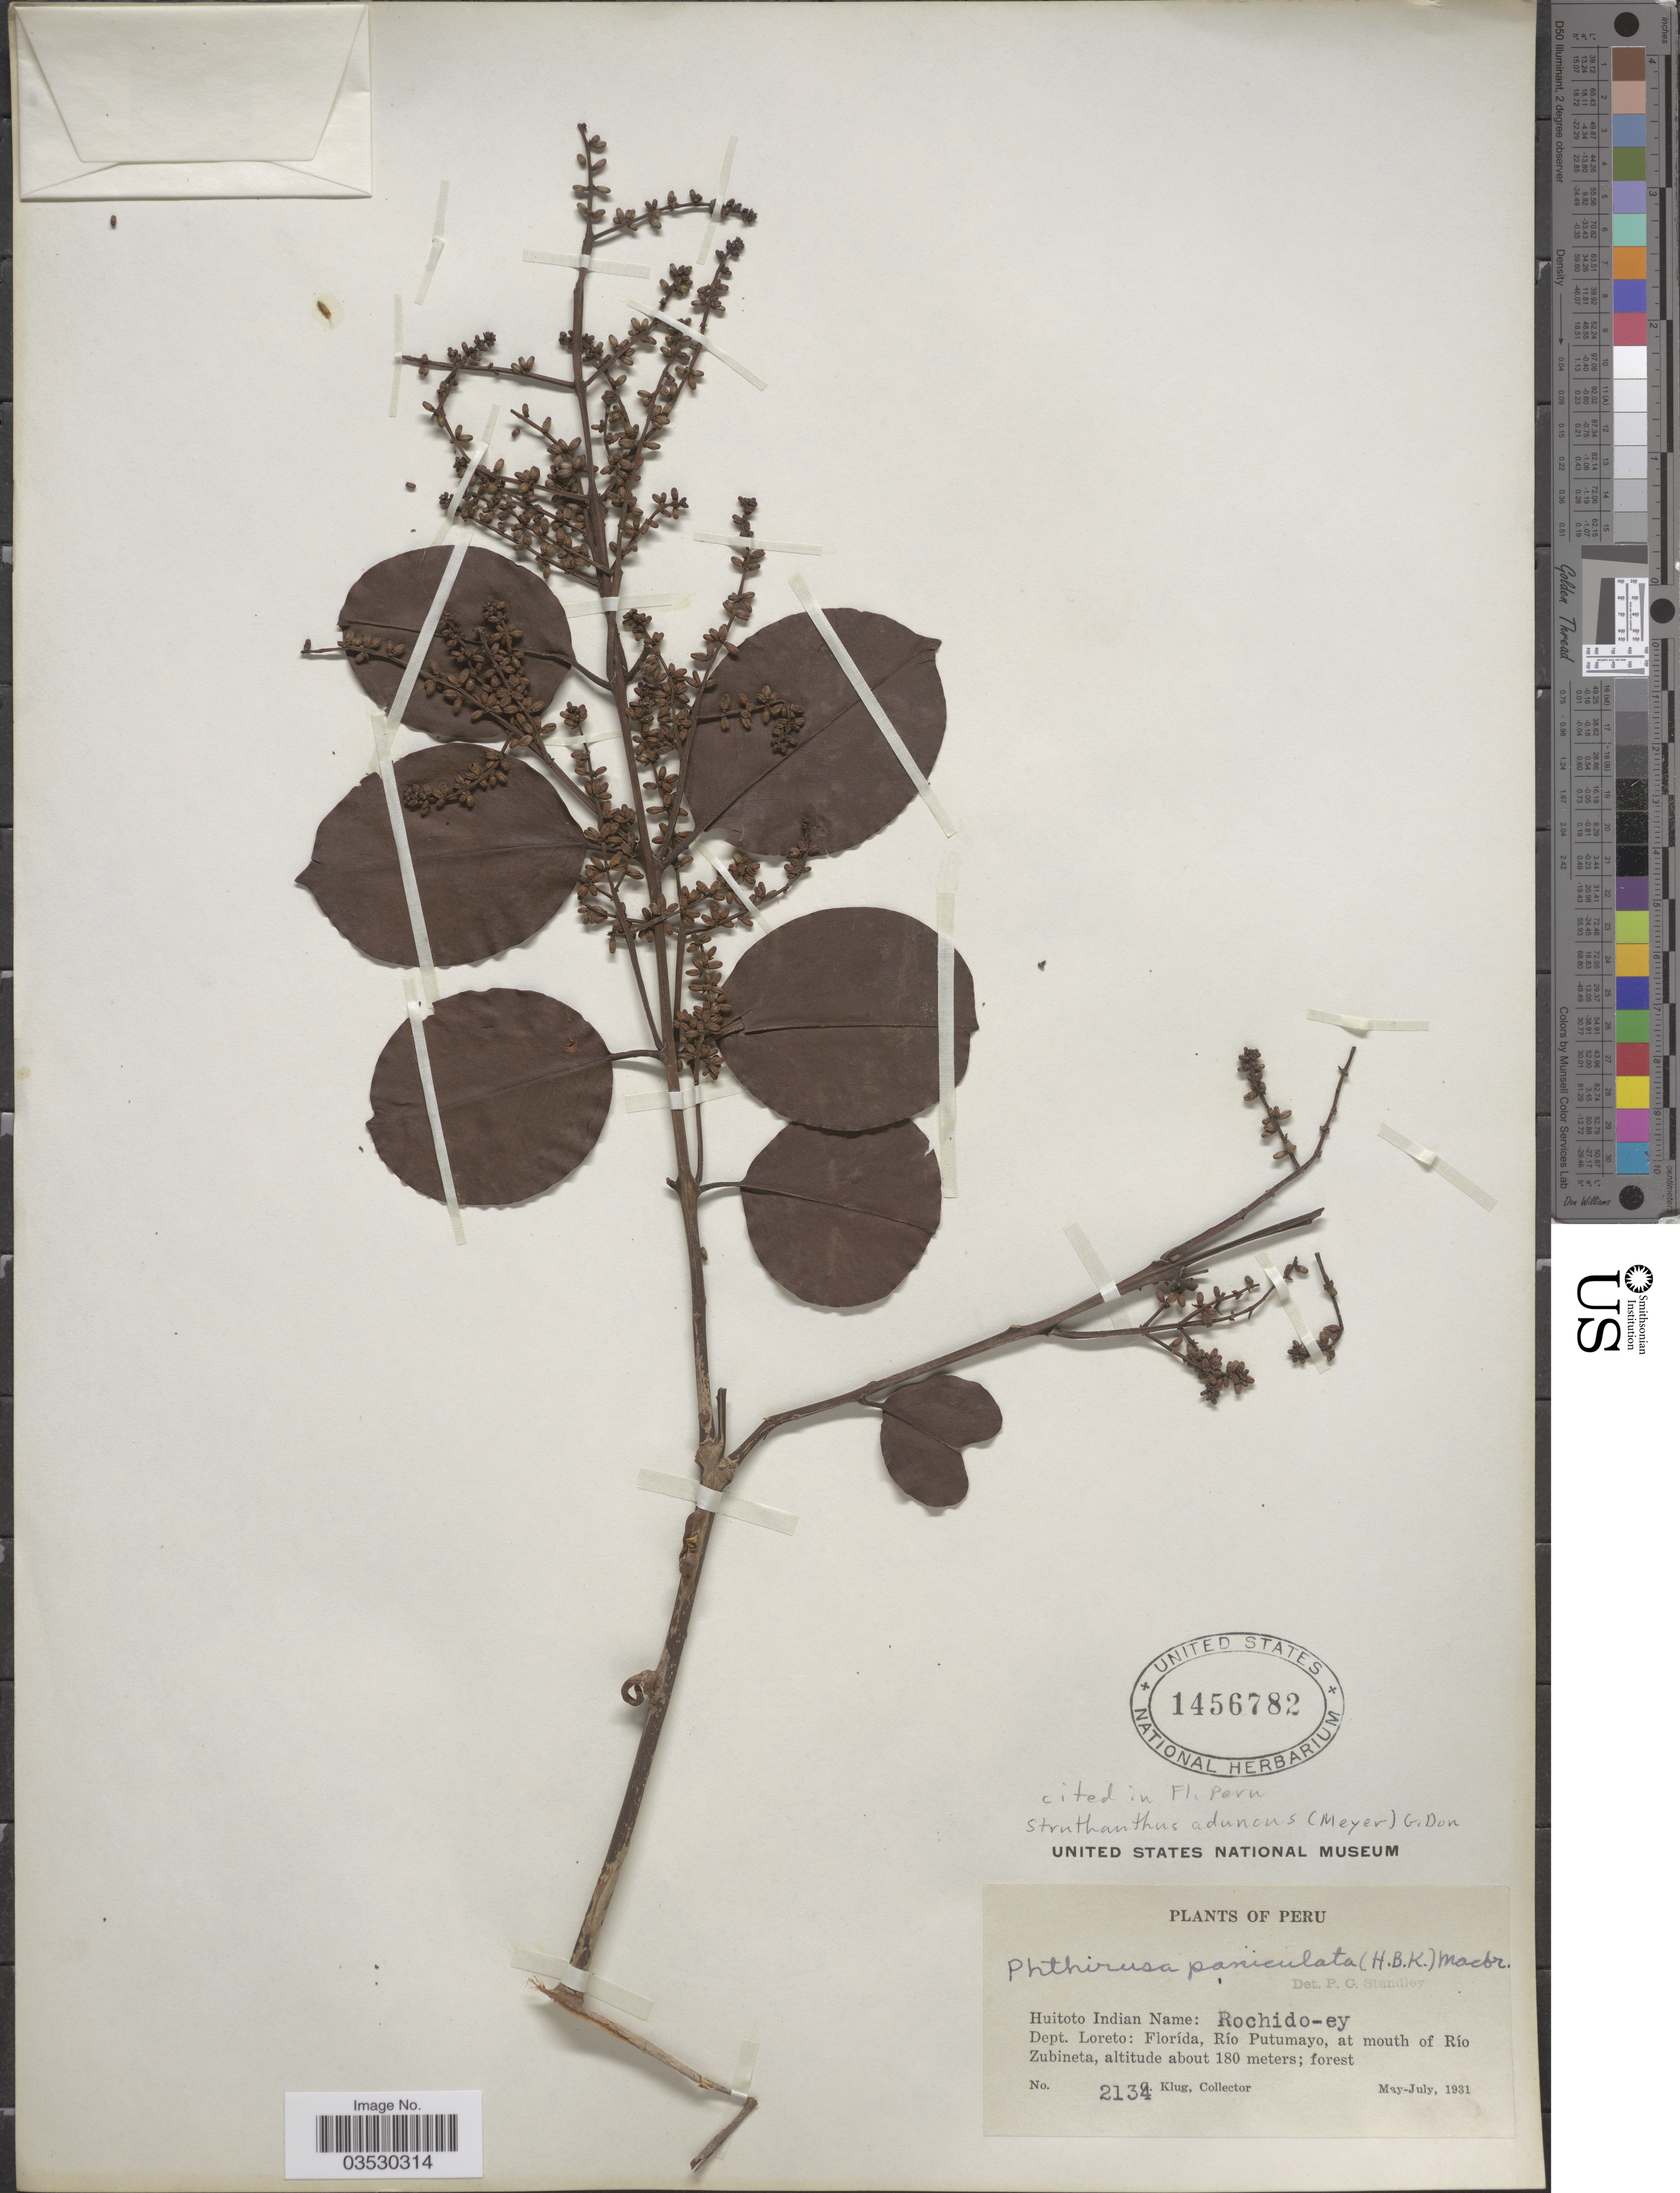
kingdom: Plantae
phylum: Tracheophyta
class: Magnoliopsida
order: Santalales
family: Loranthaceae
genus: Struthanthus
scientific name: Struthanthus aduncus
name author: (G. Mey.) G. Don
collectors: G. Klug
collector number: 2134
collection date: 1931-05/1931-07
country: Peru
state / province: Loreto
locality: Dept. Loreto: Florída, Río Putumayo, at mouth of Río Zubineta.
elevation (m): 180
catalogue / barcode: US 1456782